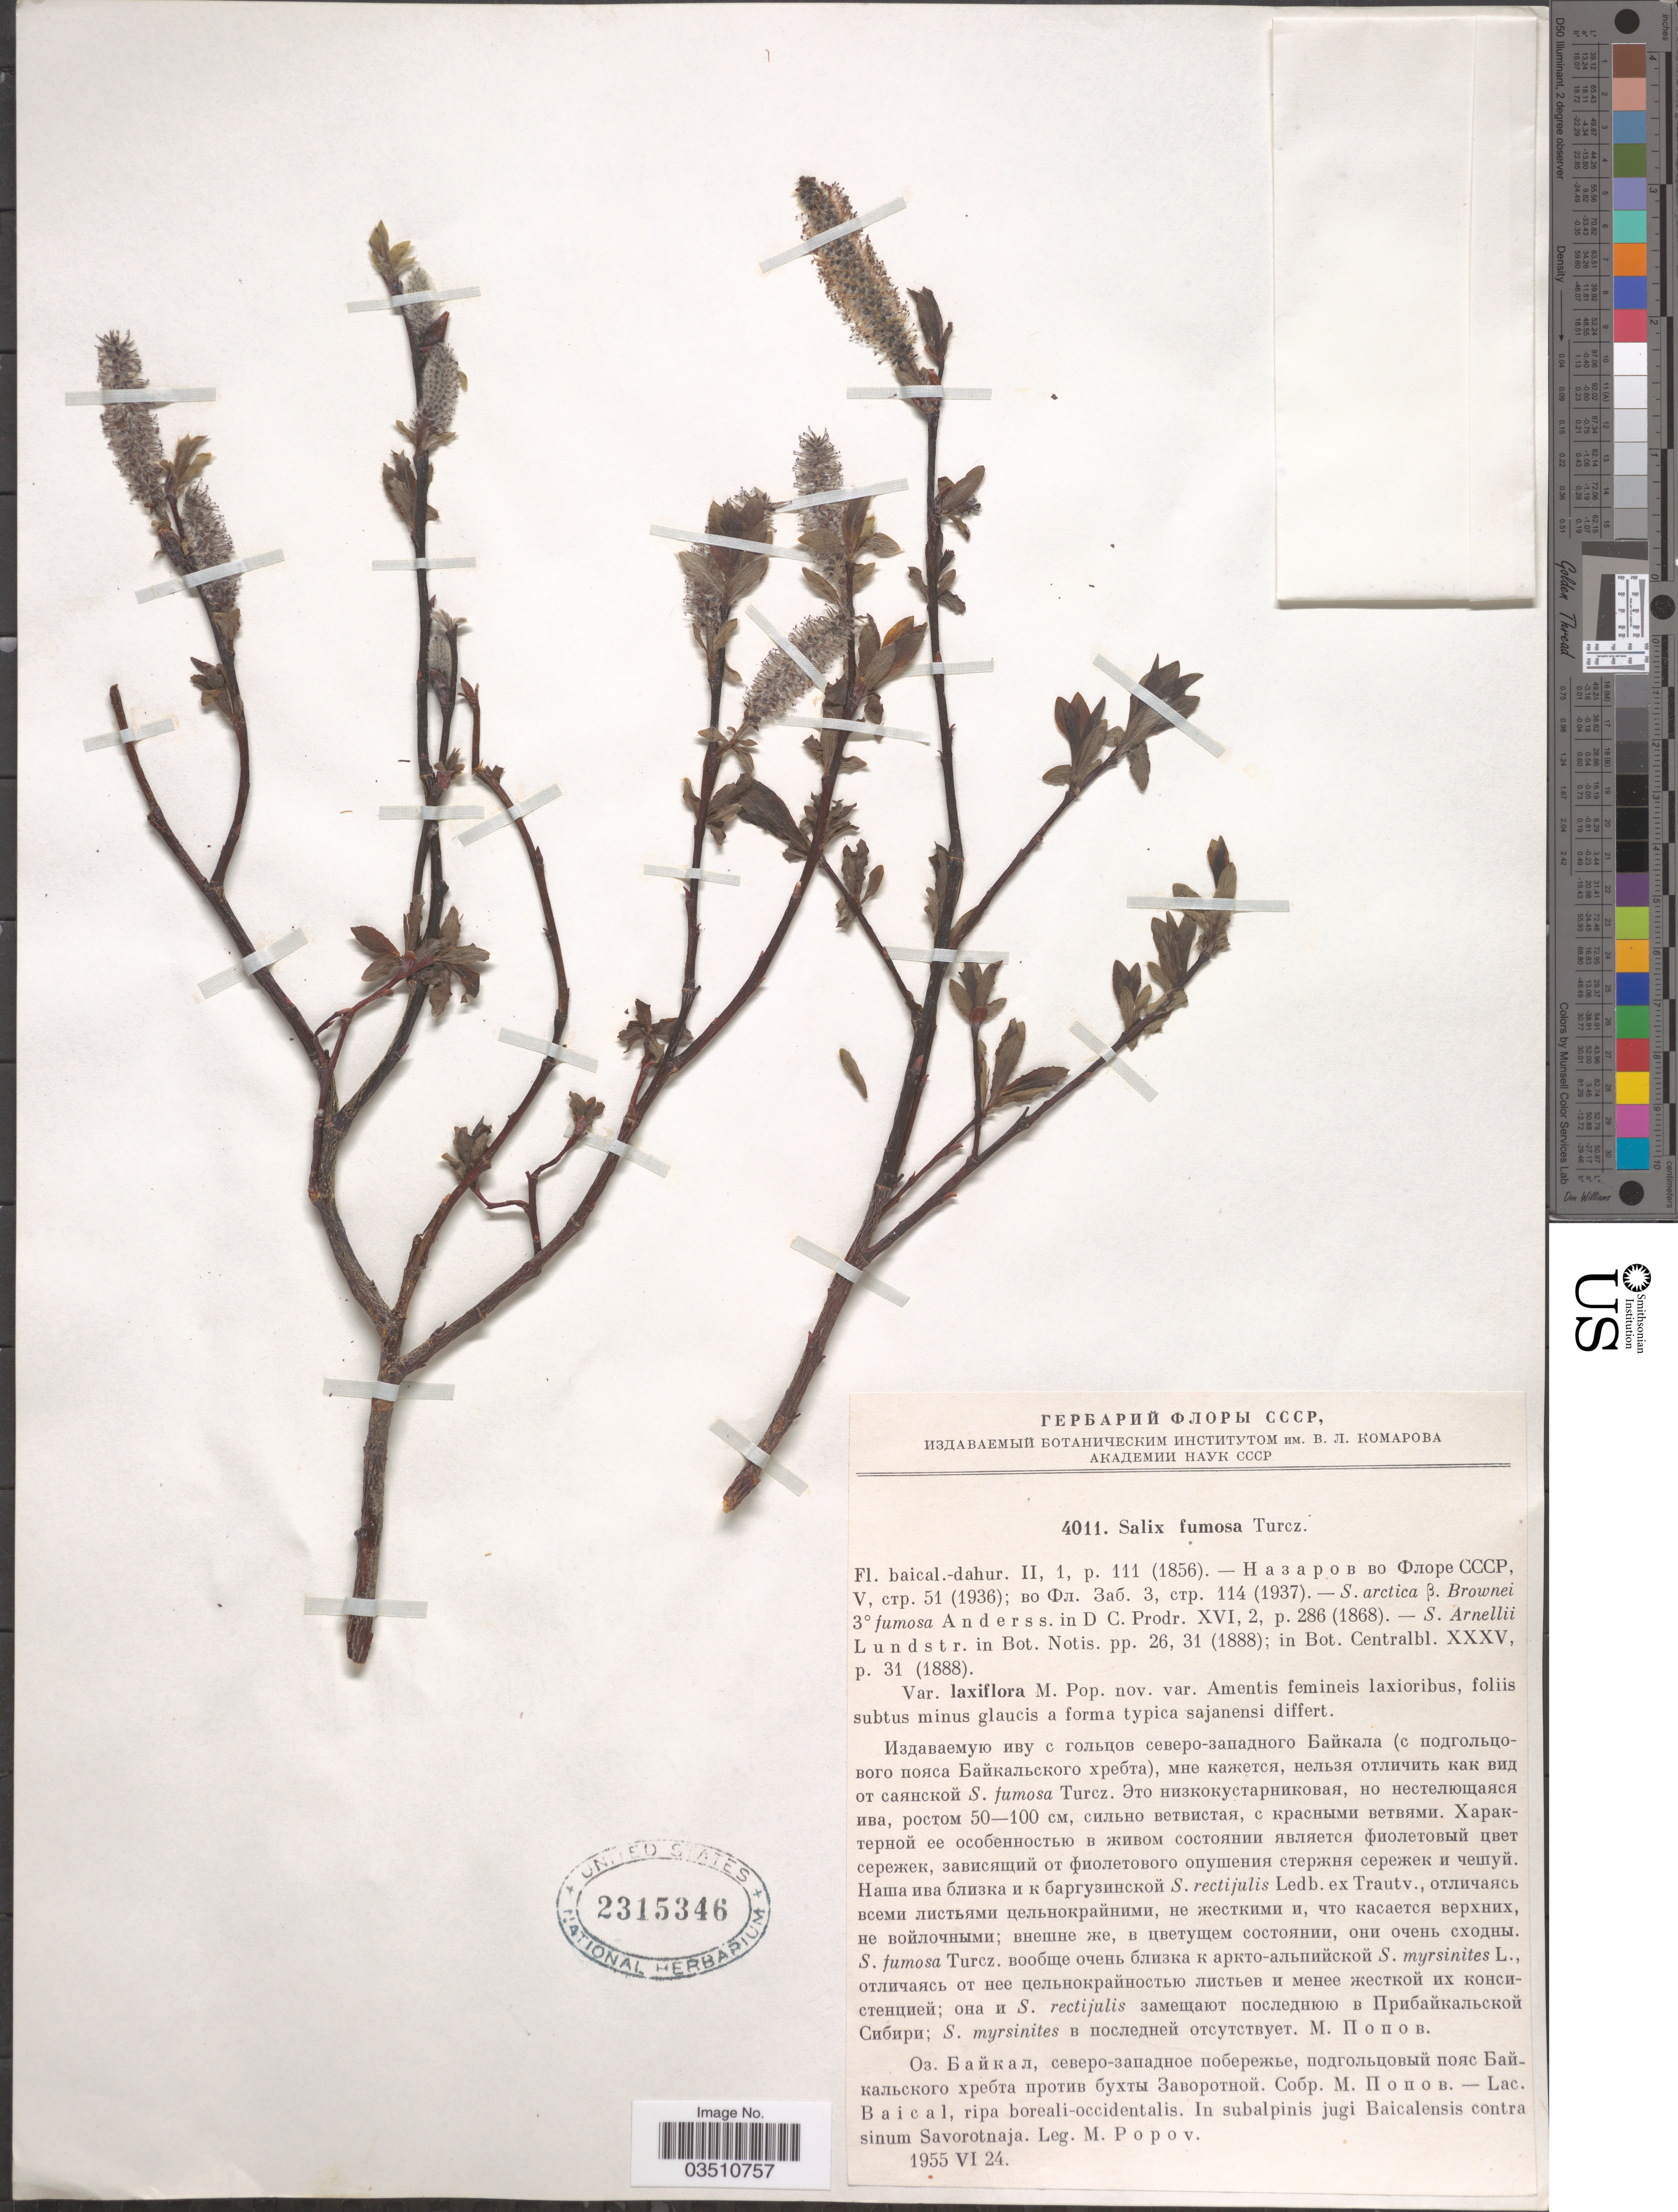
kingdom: Plantae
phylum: Tracheophyta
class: Magnoliopsida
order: Malpighiales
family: Salicaceae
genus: Salix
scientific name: Salix fumosa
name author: Turcz.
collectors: M. Popov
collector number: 4011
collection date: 1955-06-24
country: Russian Federation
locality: Lac. Baical, ripa boreali-occidentalis. In subalpinis jugi Baicalensis contra sinum Savorotnaja.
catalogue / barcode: US 2315346